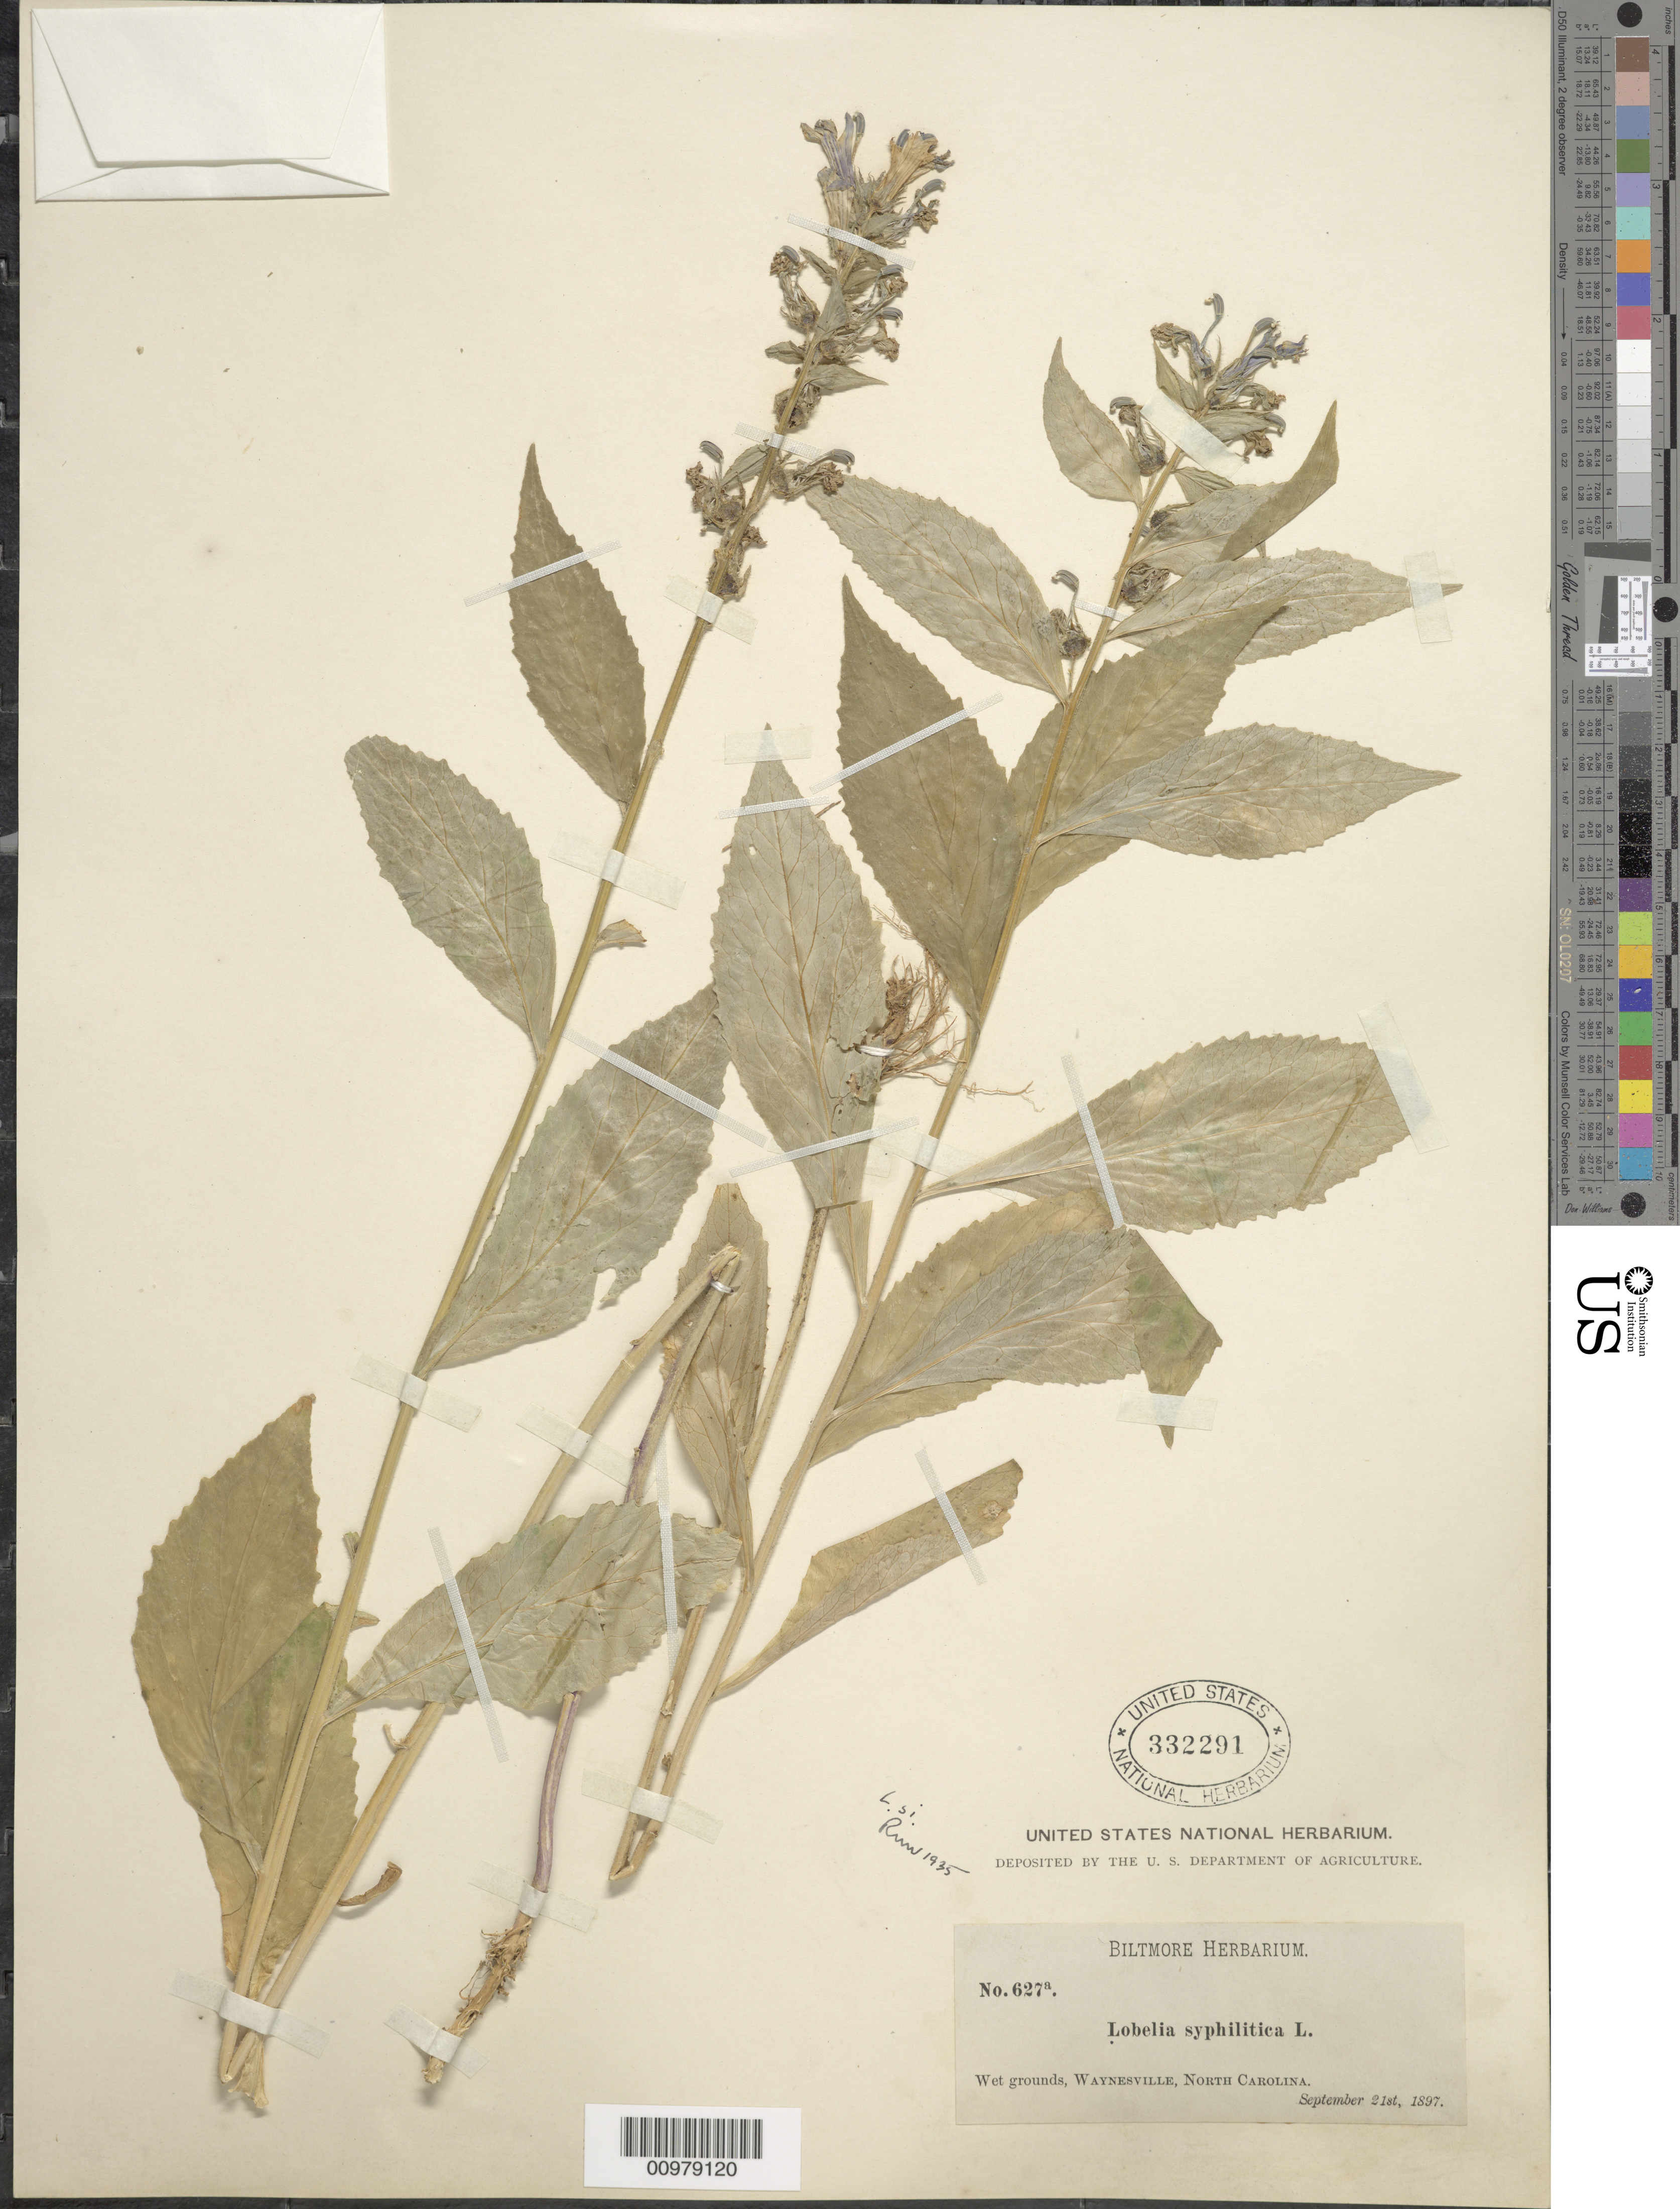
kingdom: Plantae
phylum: Tracheophyta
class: Magnoliopsida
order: Asterales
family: Campanulaceae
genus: Lobelia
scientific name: Lobelia siphilitica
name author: L.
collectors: ex herb. Biltmore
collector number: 627a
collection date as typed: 21 Sep 1897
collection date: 1897-09-21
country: United States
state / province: North Carolina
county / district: Haywood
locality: Waynesville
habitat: wet grounds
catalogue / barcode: US 332291